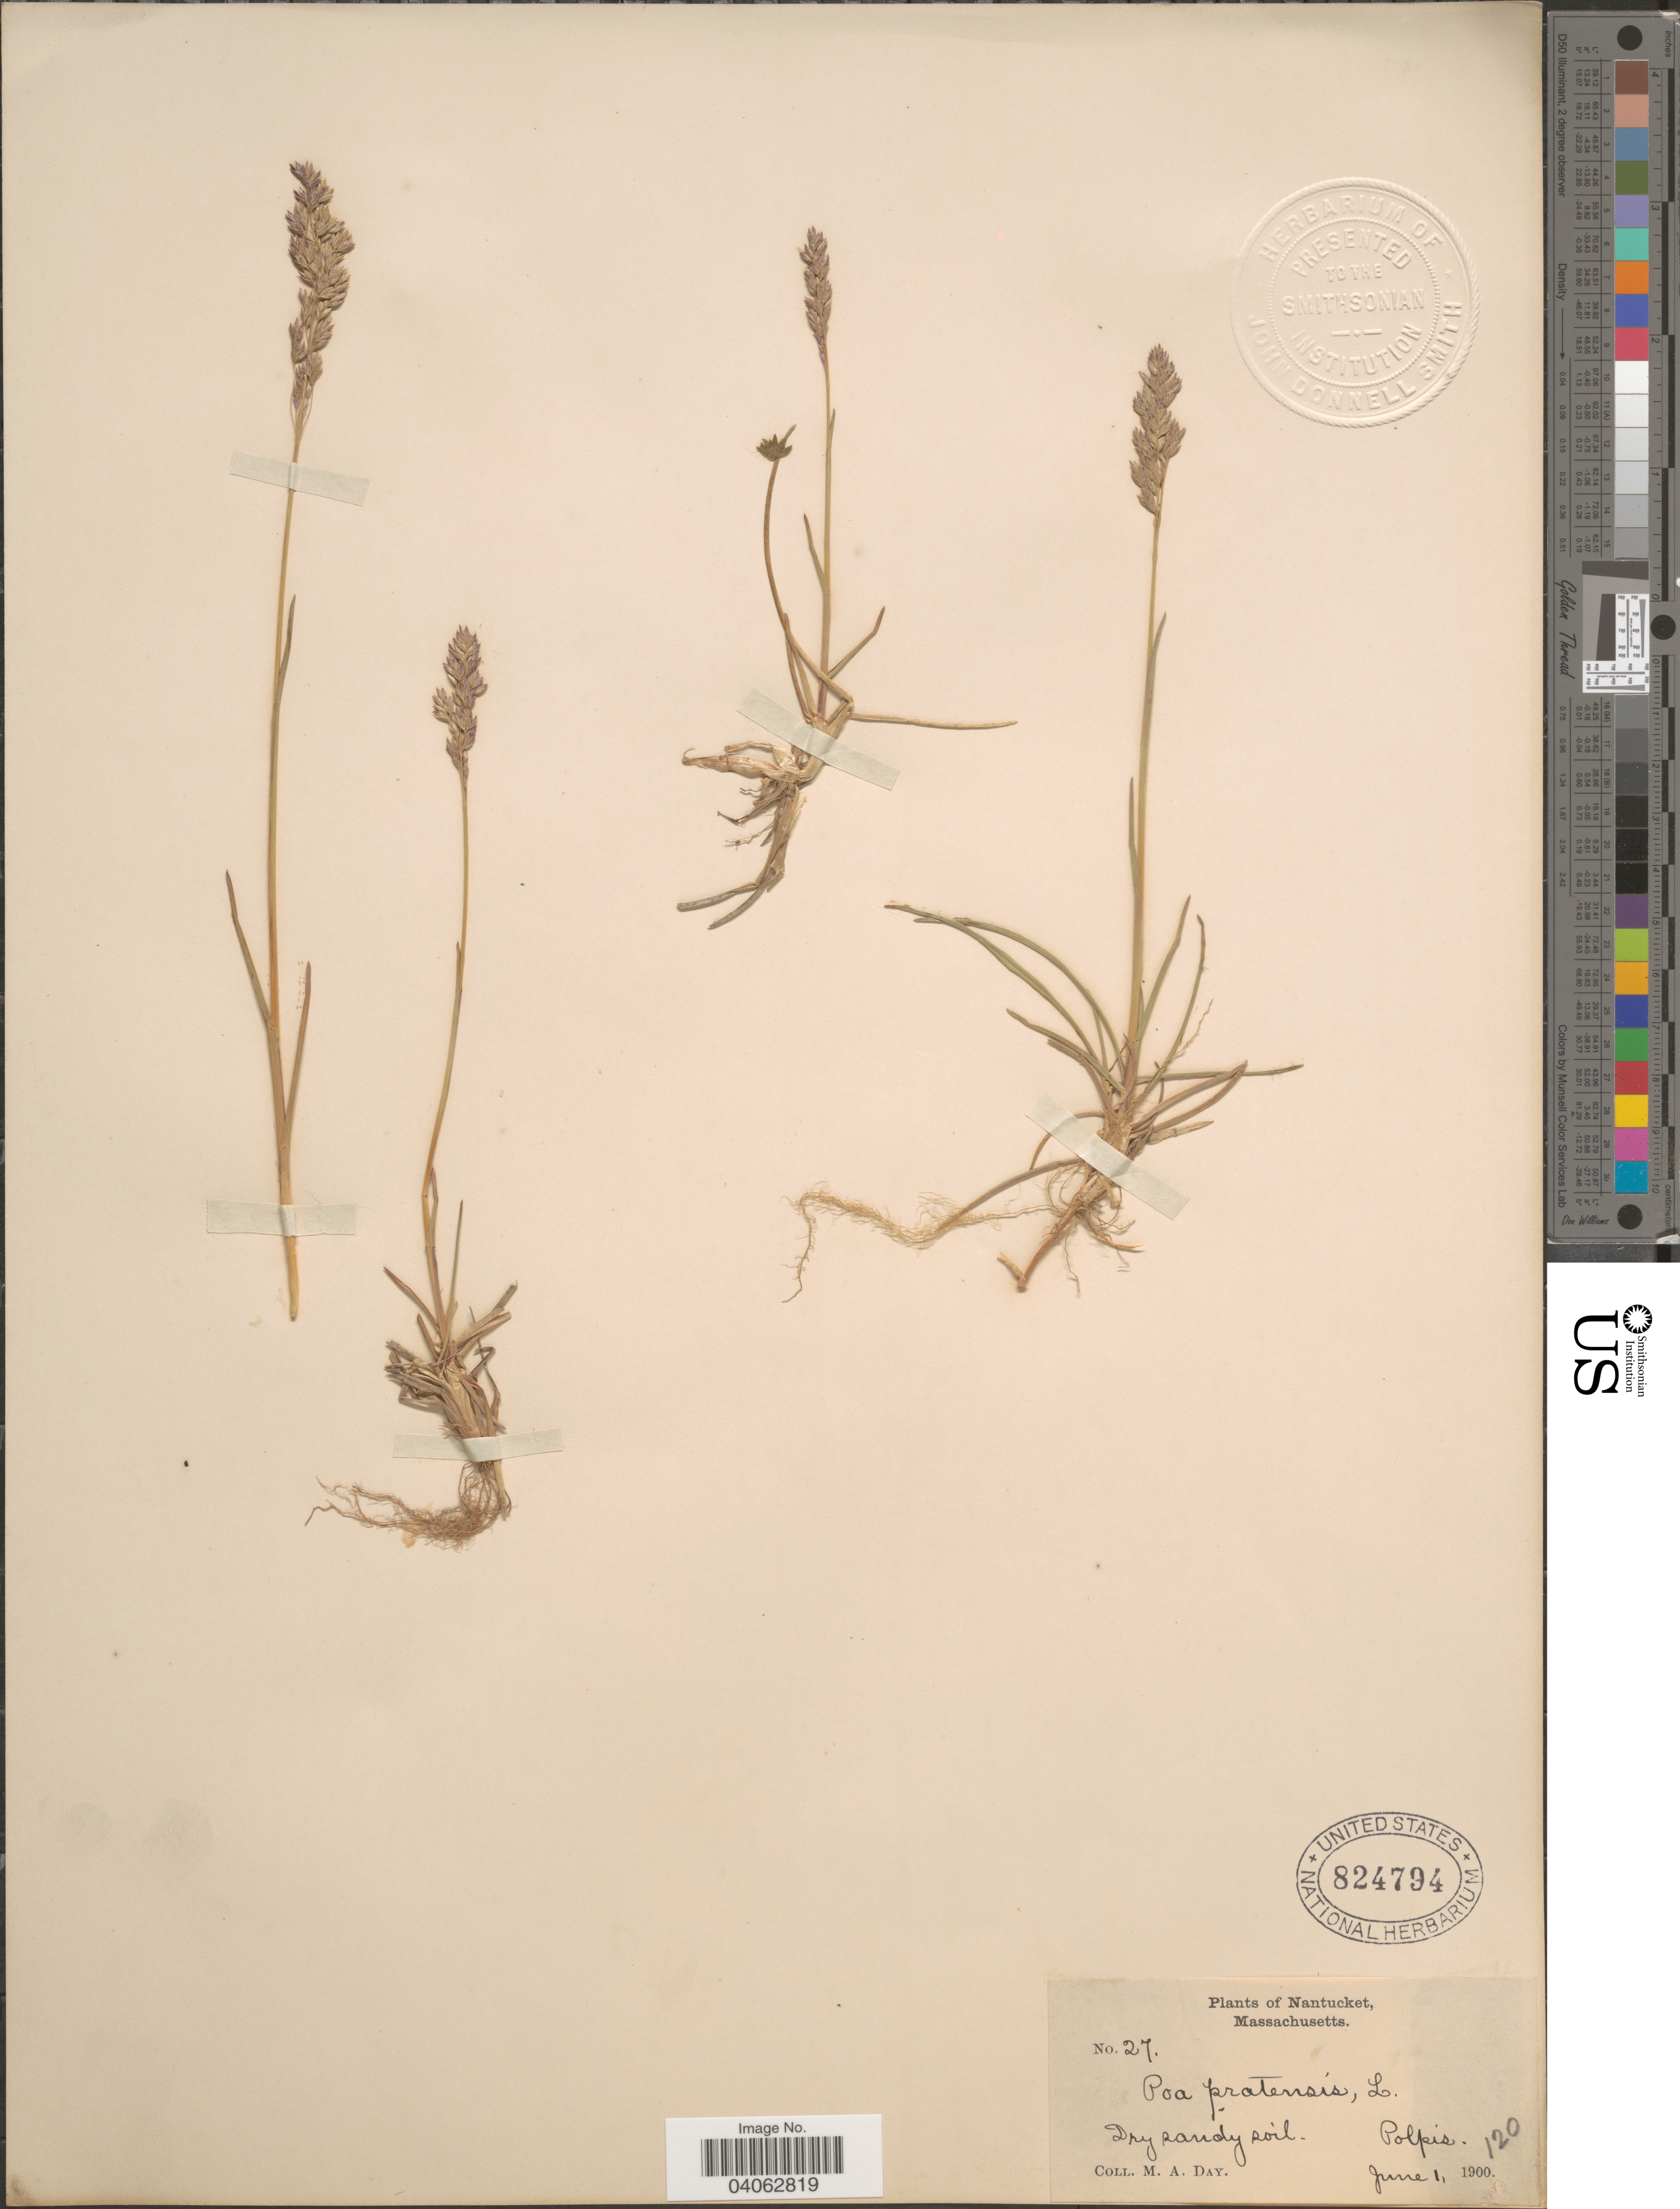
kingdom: Plantae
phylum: Tracheophyta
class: Liliopsida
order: Poales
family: Poaceae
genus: Poa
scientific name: Poa pratensis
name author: L.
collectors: M. Day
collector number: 27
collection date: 1900-06-01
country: United States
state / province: Massachusetts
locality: Nantucket. Polpis.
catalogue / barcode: US 824794